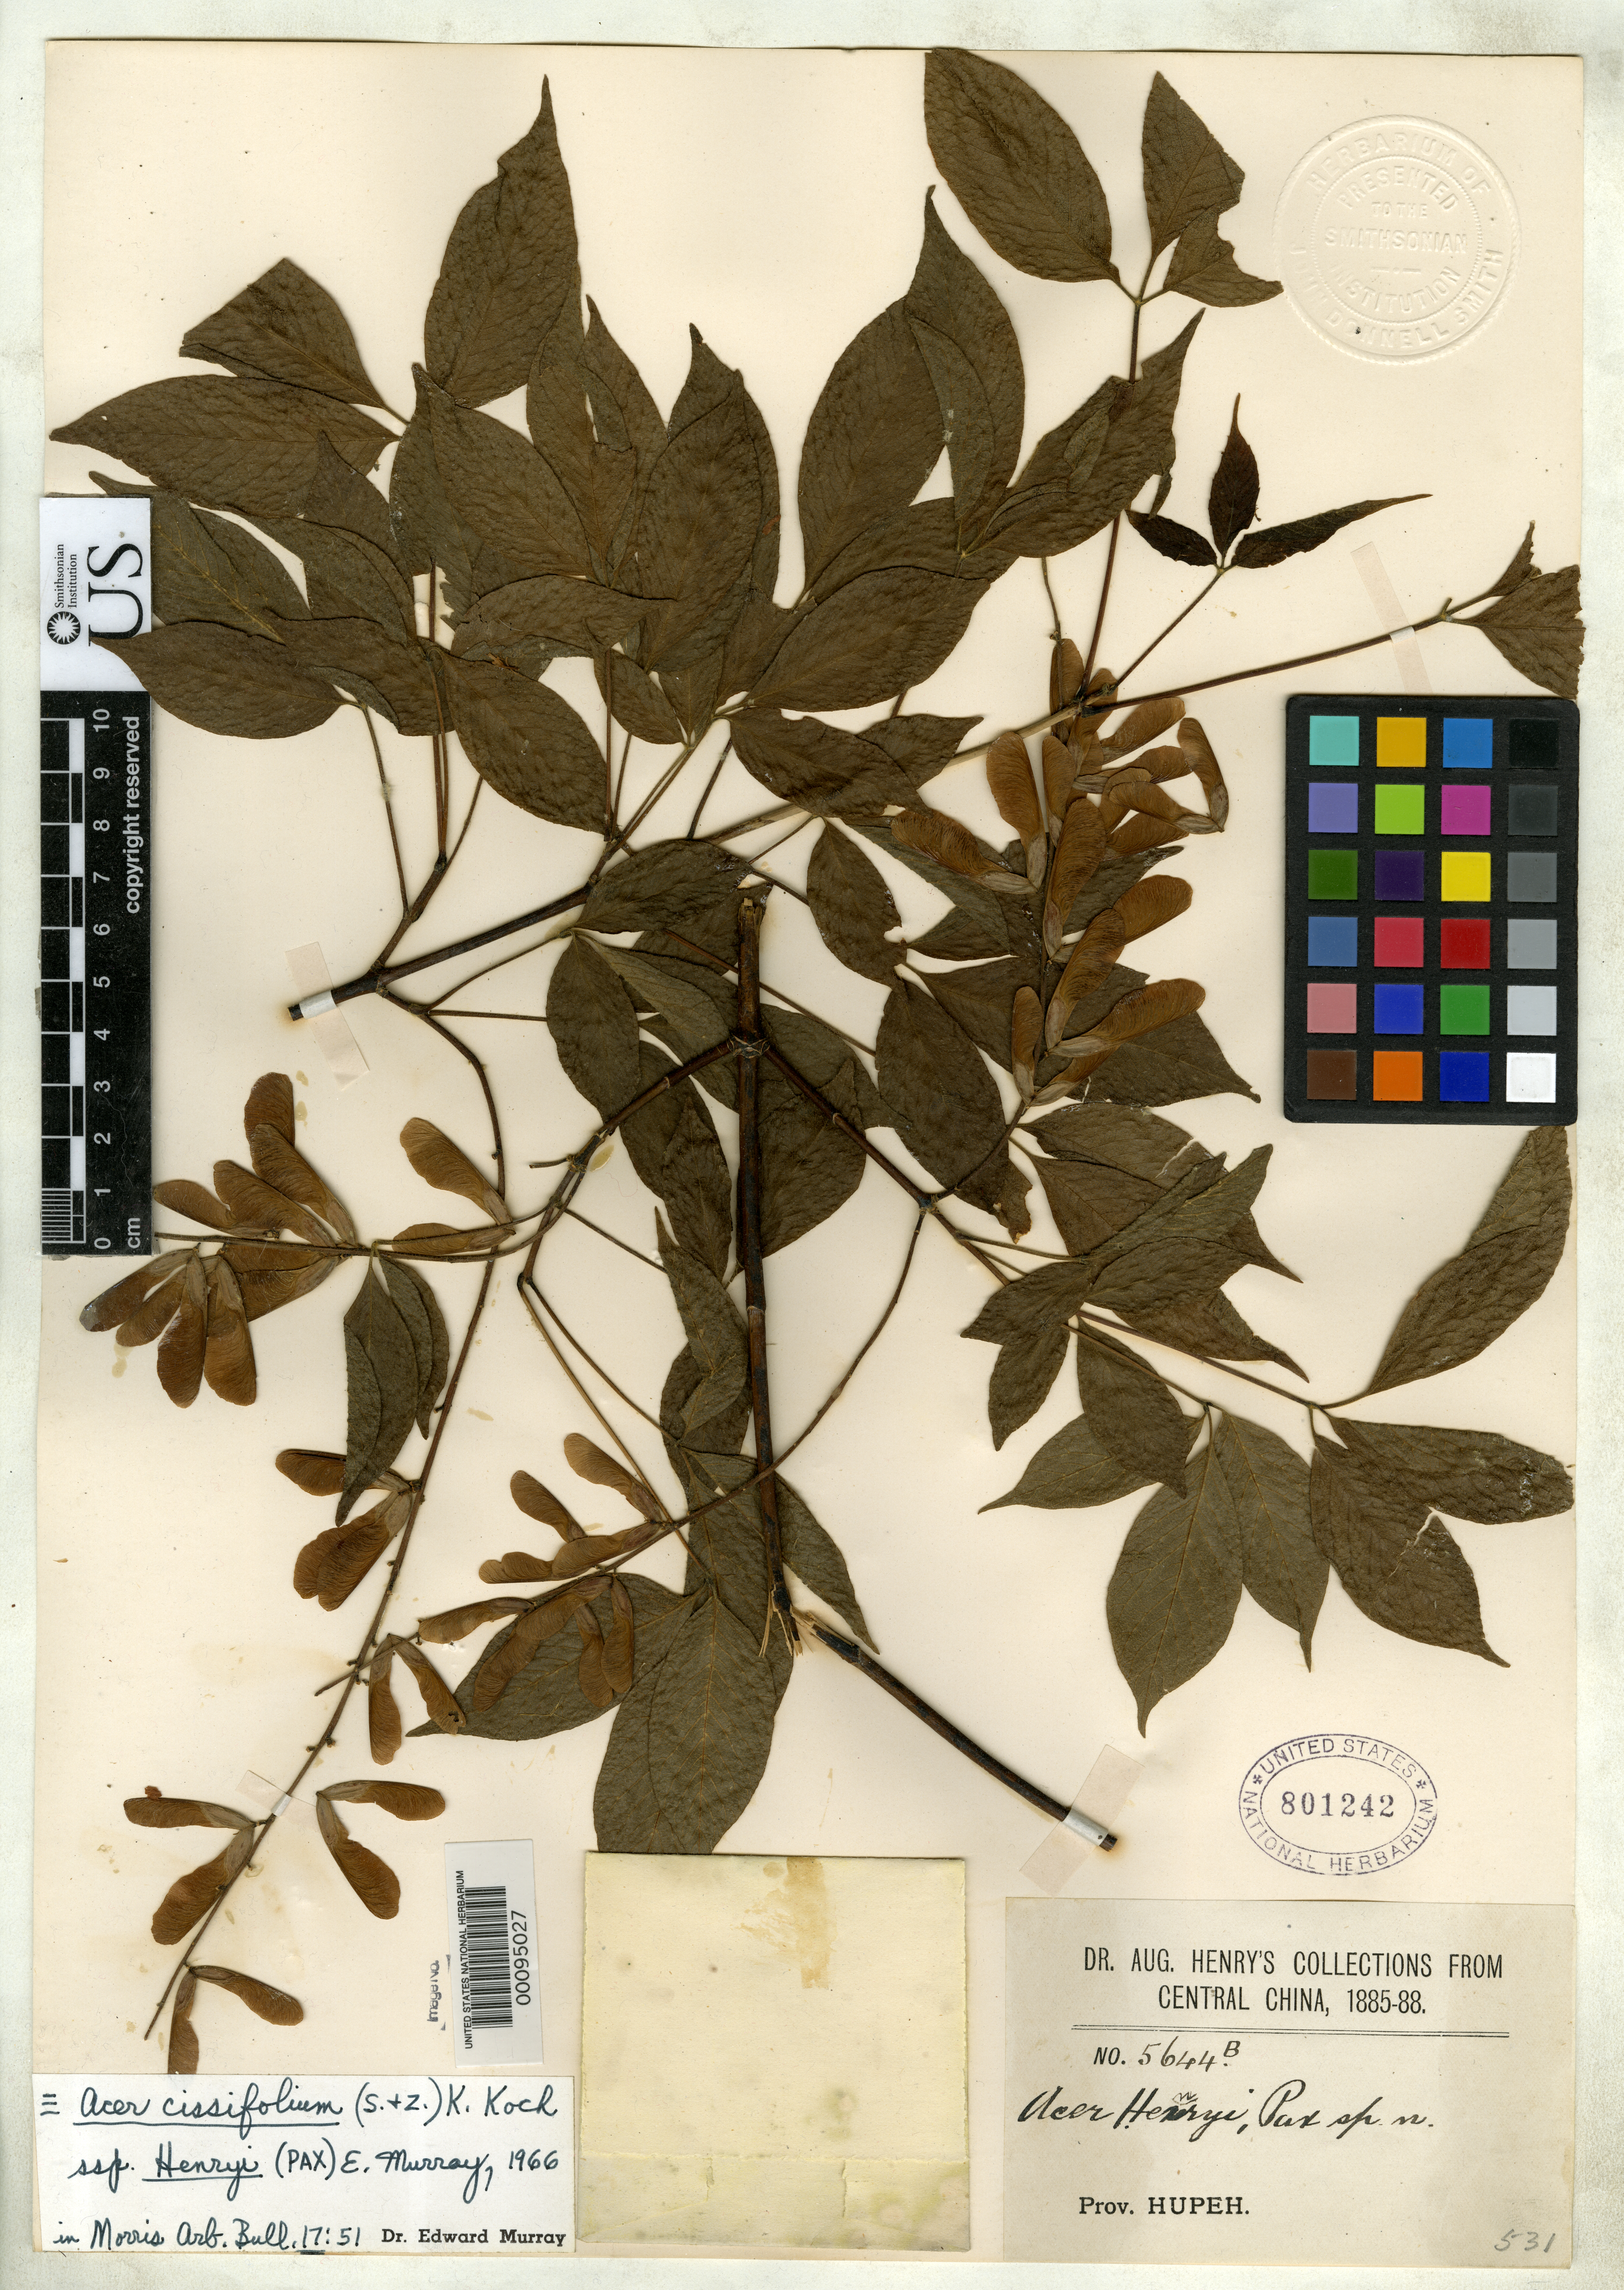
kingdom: Plantae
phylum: Tracheophyta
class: Magnoliopsida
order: Sapindales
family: Sapindaceae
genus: Acer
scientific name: Acer henryi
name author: Pax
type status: Isosyntype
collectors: A. Henry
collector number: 5644 B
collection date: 1885/1888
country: China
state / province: Hubei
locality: Central China. Prov. Hupeh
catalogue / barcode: US 801242